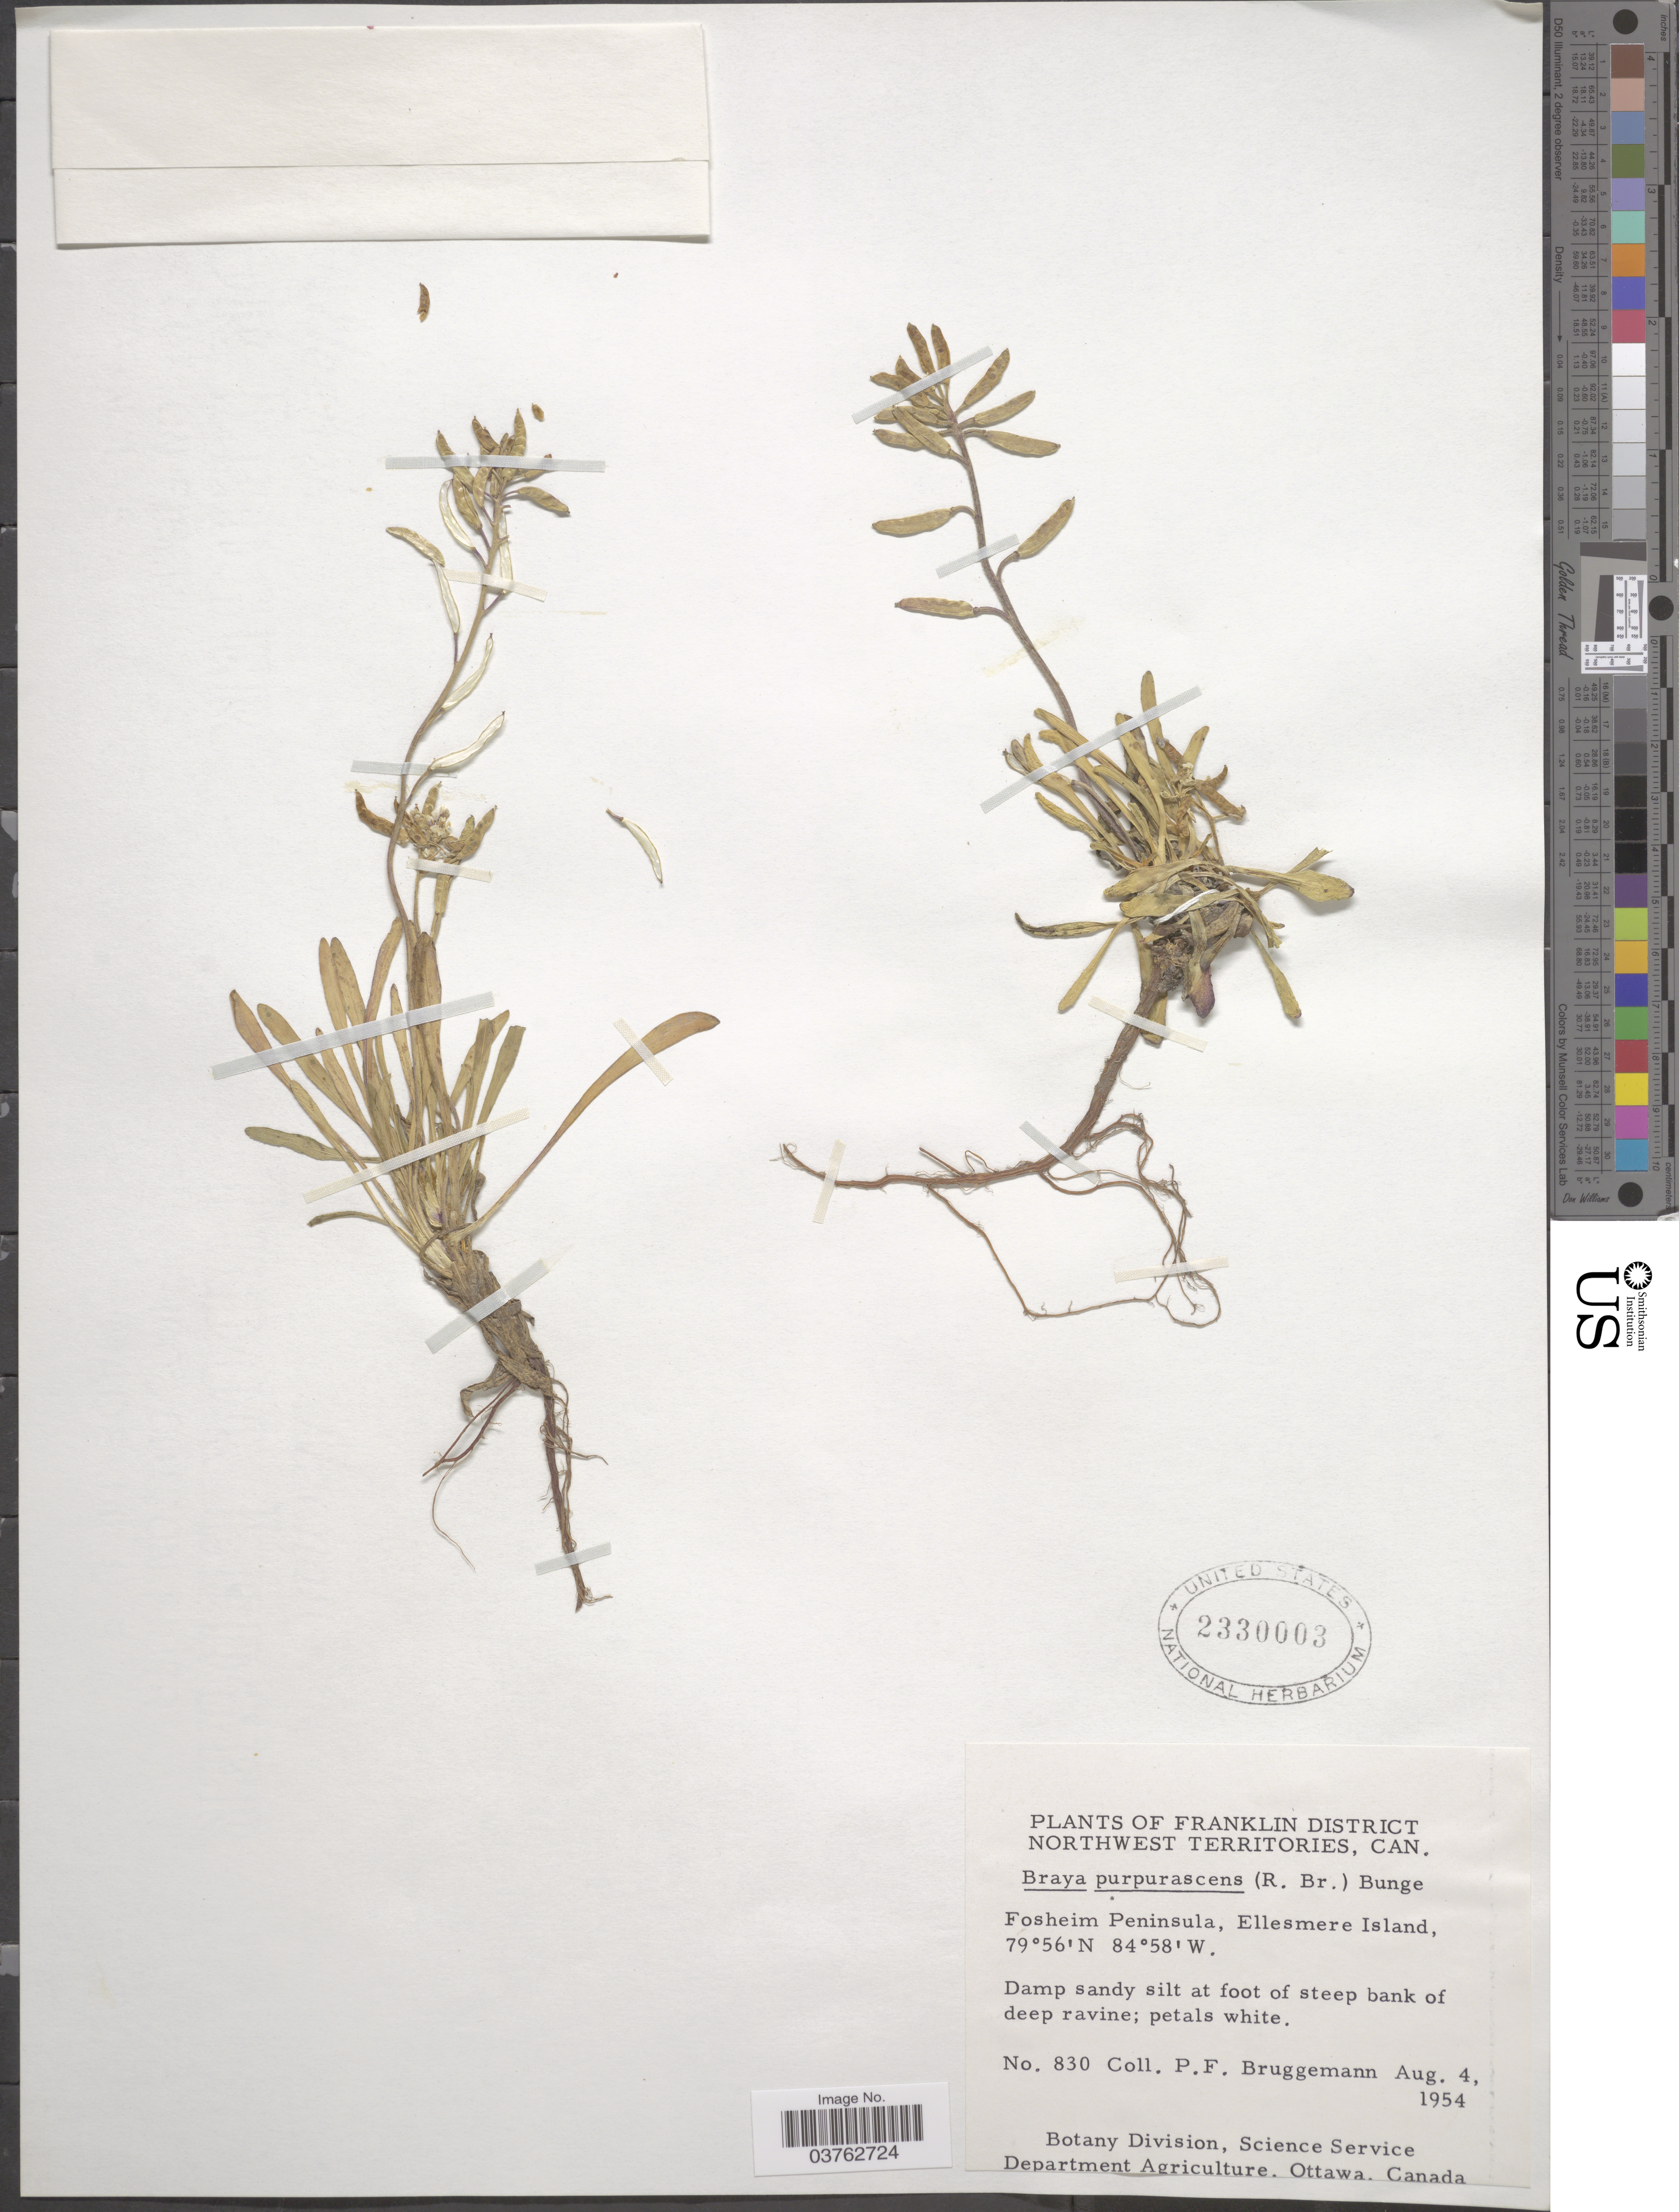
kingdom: Plantae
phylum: Tracheophyta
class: Magnoliopsida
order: Brassicales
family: Brassicaceae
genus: Braya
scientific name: Braya purpurascens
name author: (R. Br.) Bunge ex Ledeb.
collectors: P. Bruggemann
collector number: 830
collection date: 1954-08-04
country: Canada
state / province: Northwest Territories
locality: Franklin District. Fosheim Peninsula, Ellesmere Island.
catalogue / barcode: US 2330003